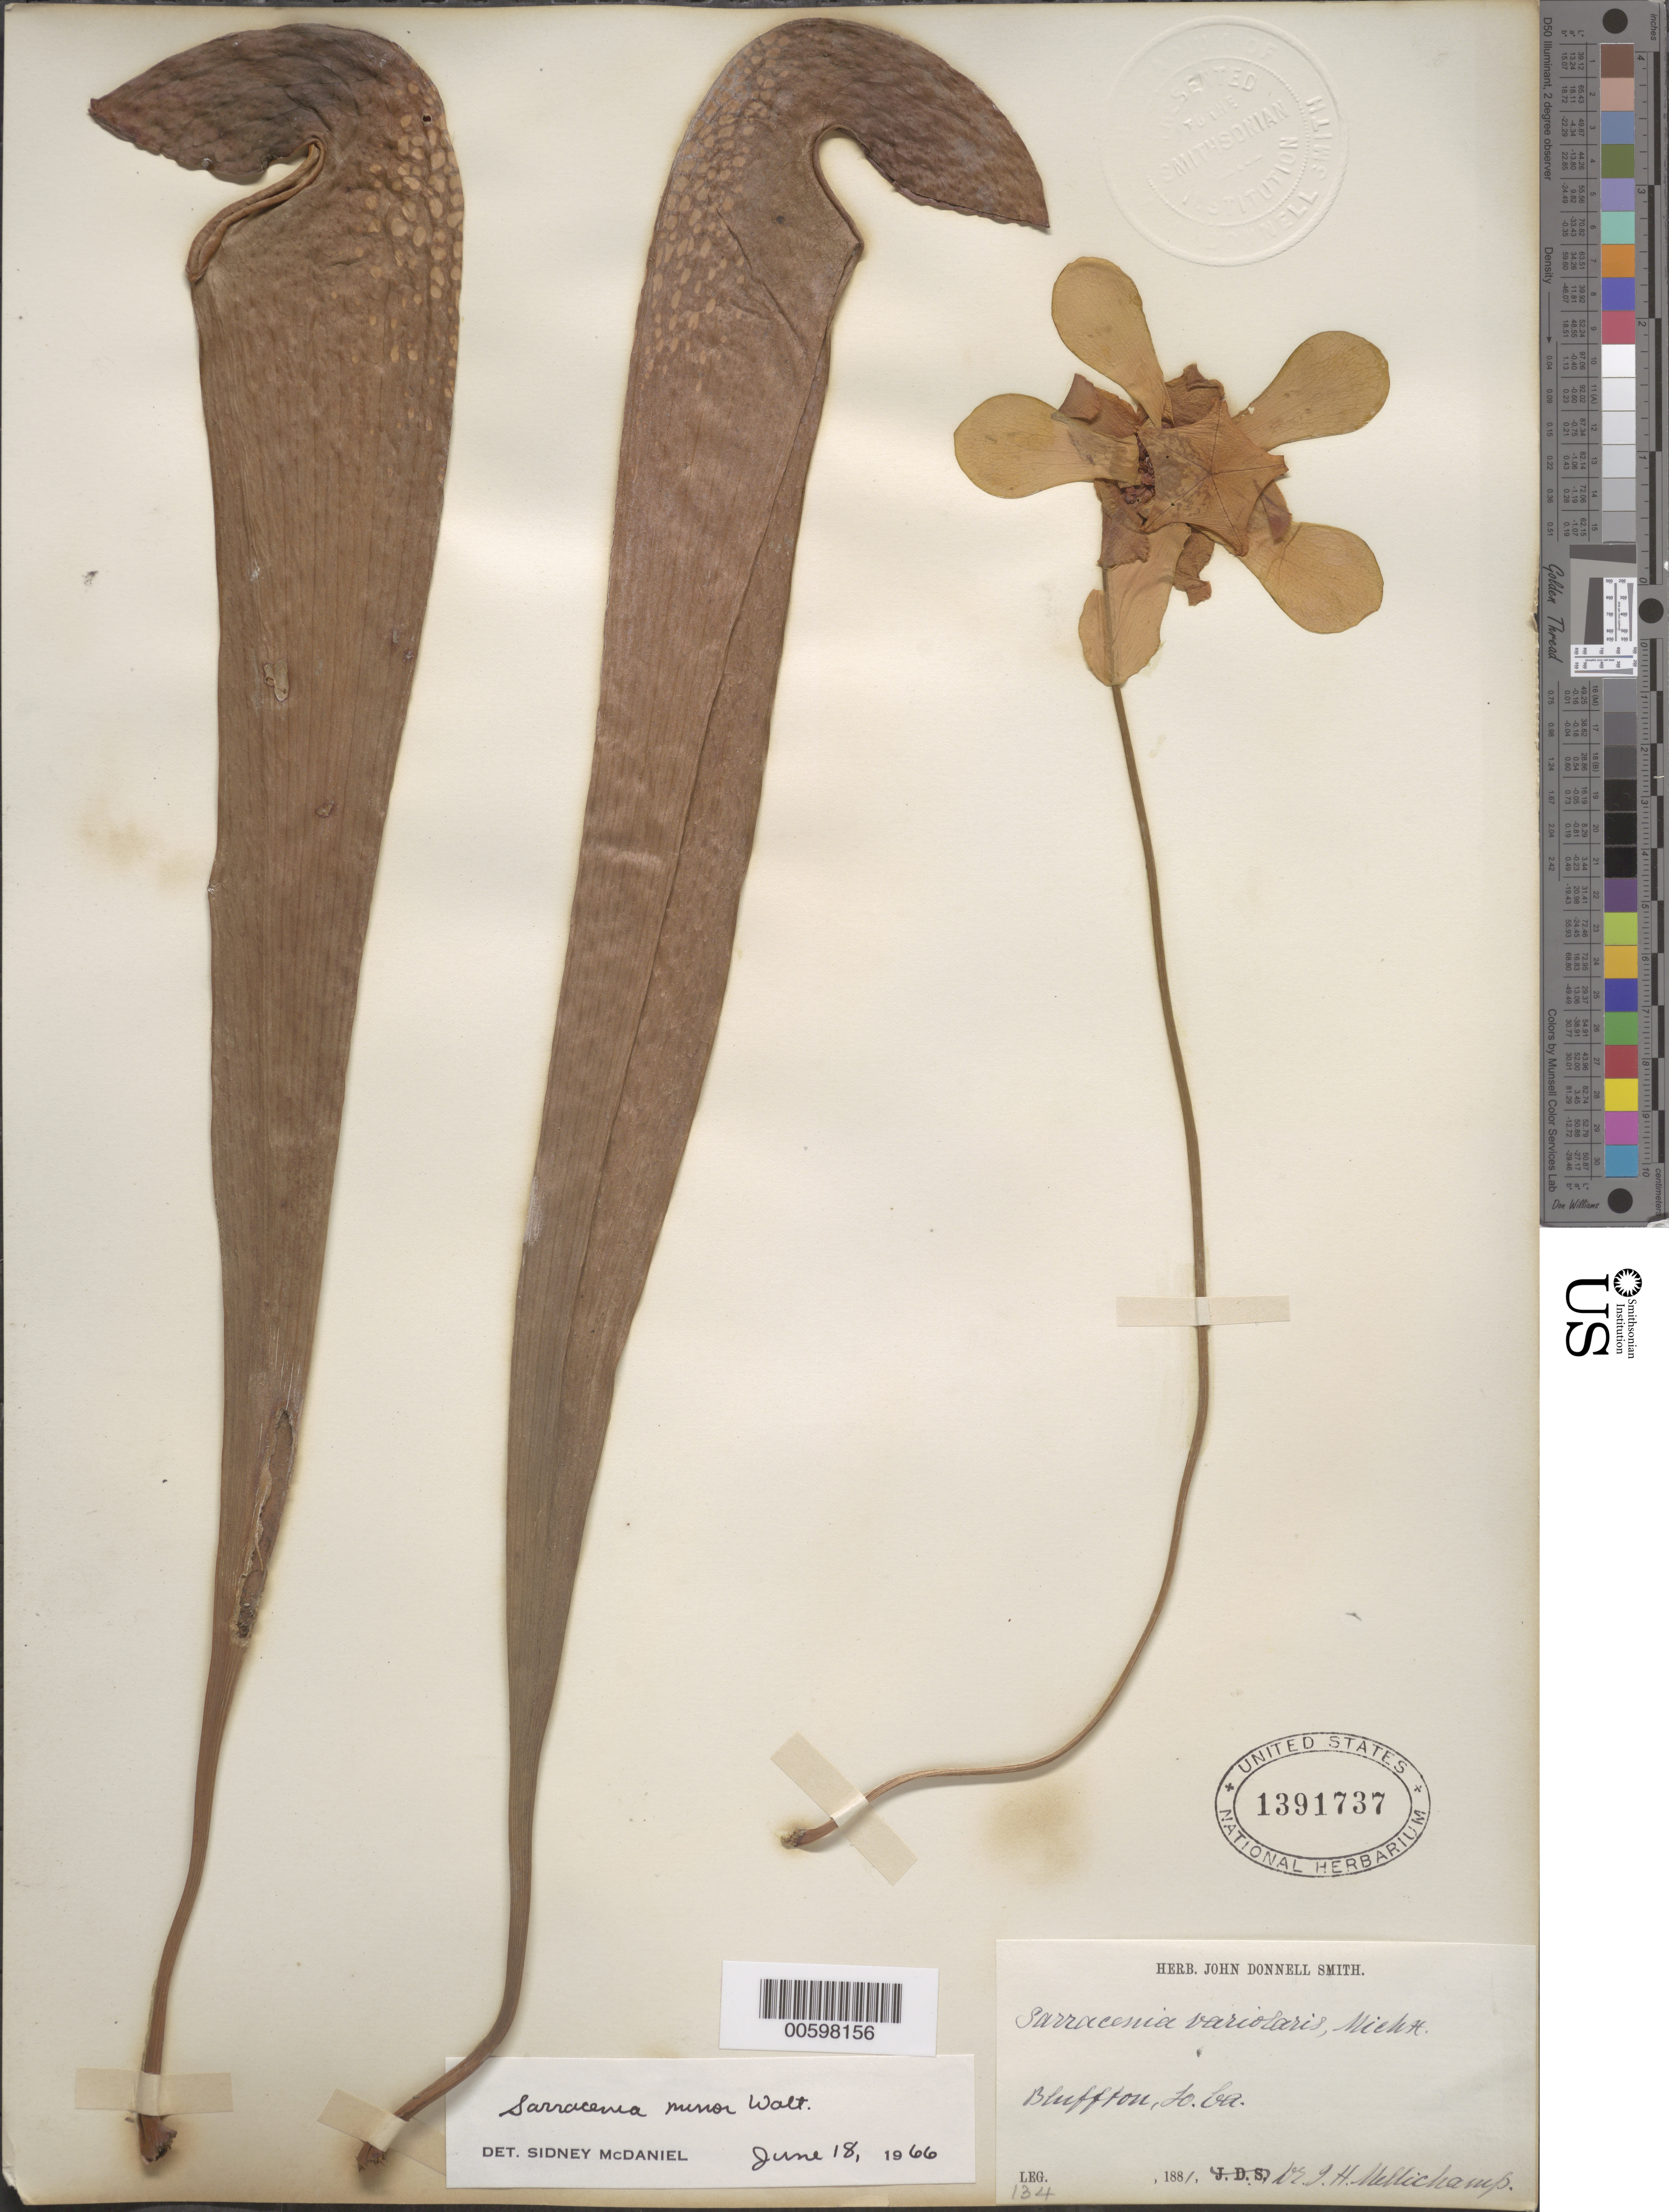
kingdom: Plantae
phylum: Tracheophyta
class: Magnoliopsida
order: Ericales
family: Sarraceniaceae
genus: Sarracenia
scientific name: Sarracenia minor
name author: Walter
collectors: J. H. Mellichamp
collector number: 134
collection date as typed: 1881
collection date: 1881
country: United States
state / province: South Carolina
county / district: Beaufort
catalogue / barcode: US 1391737